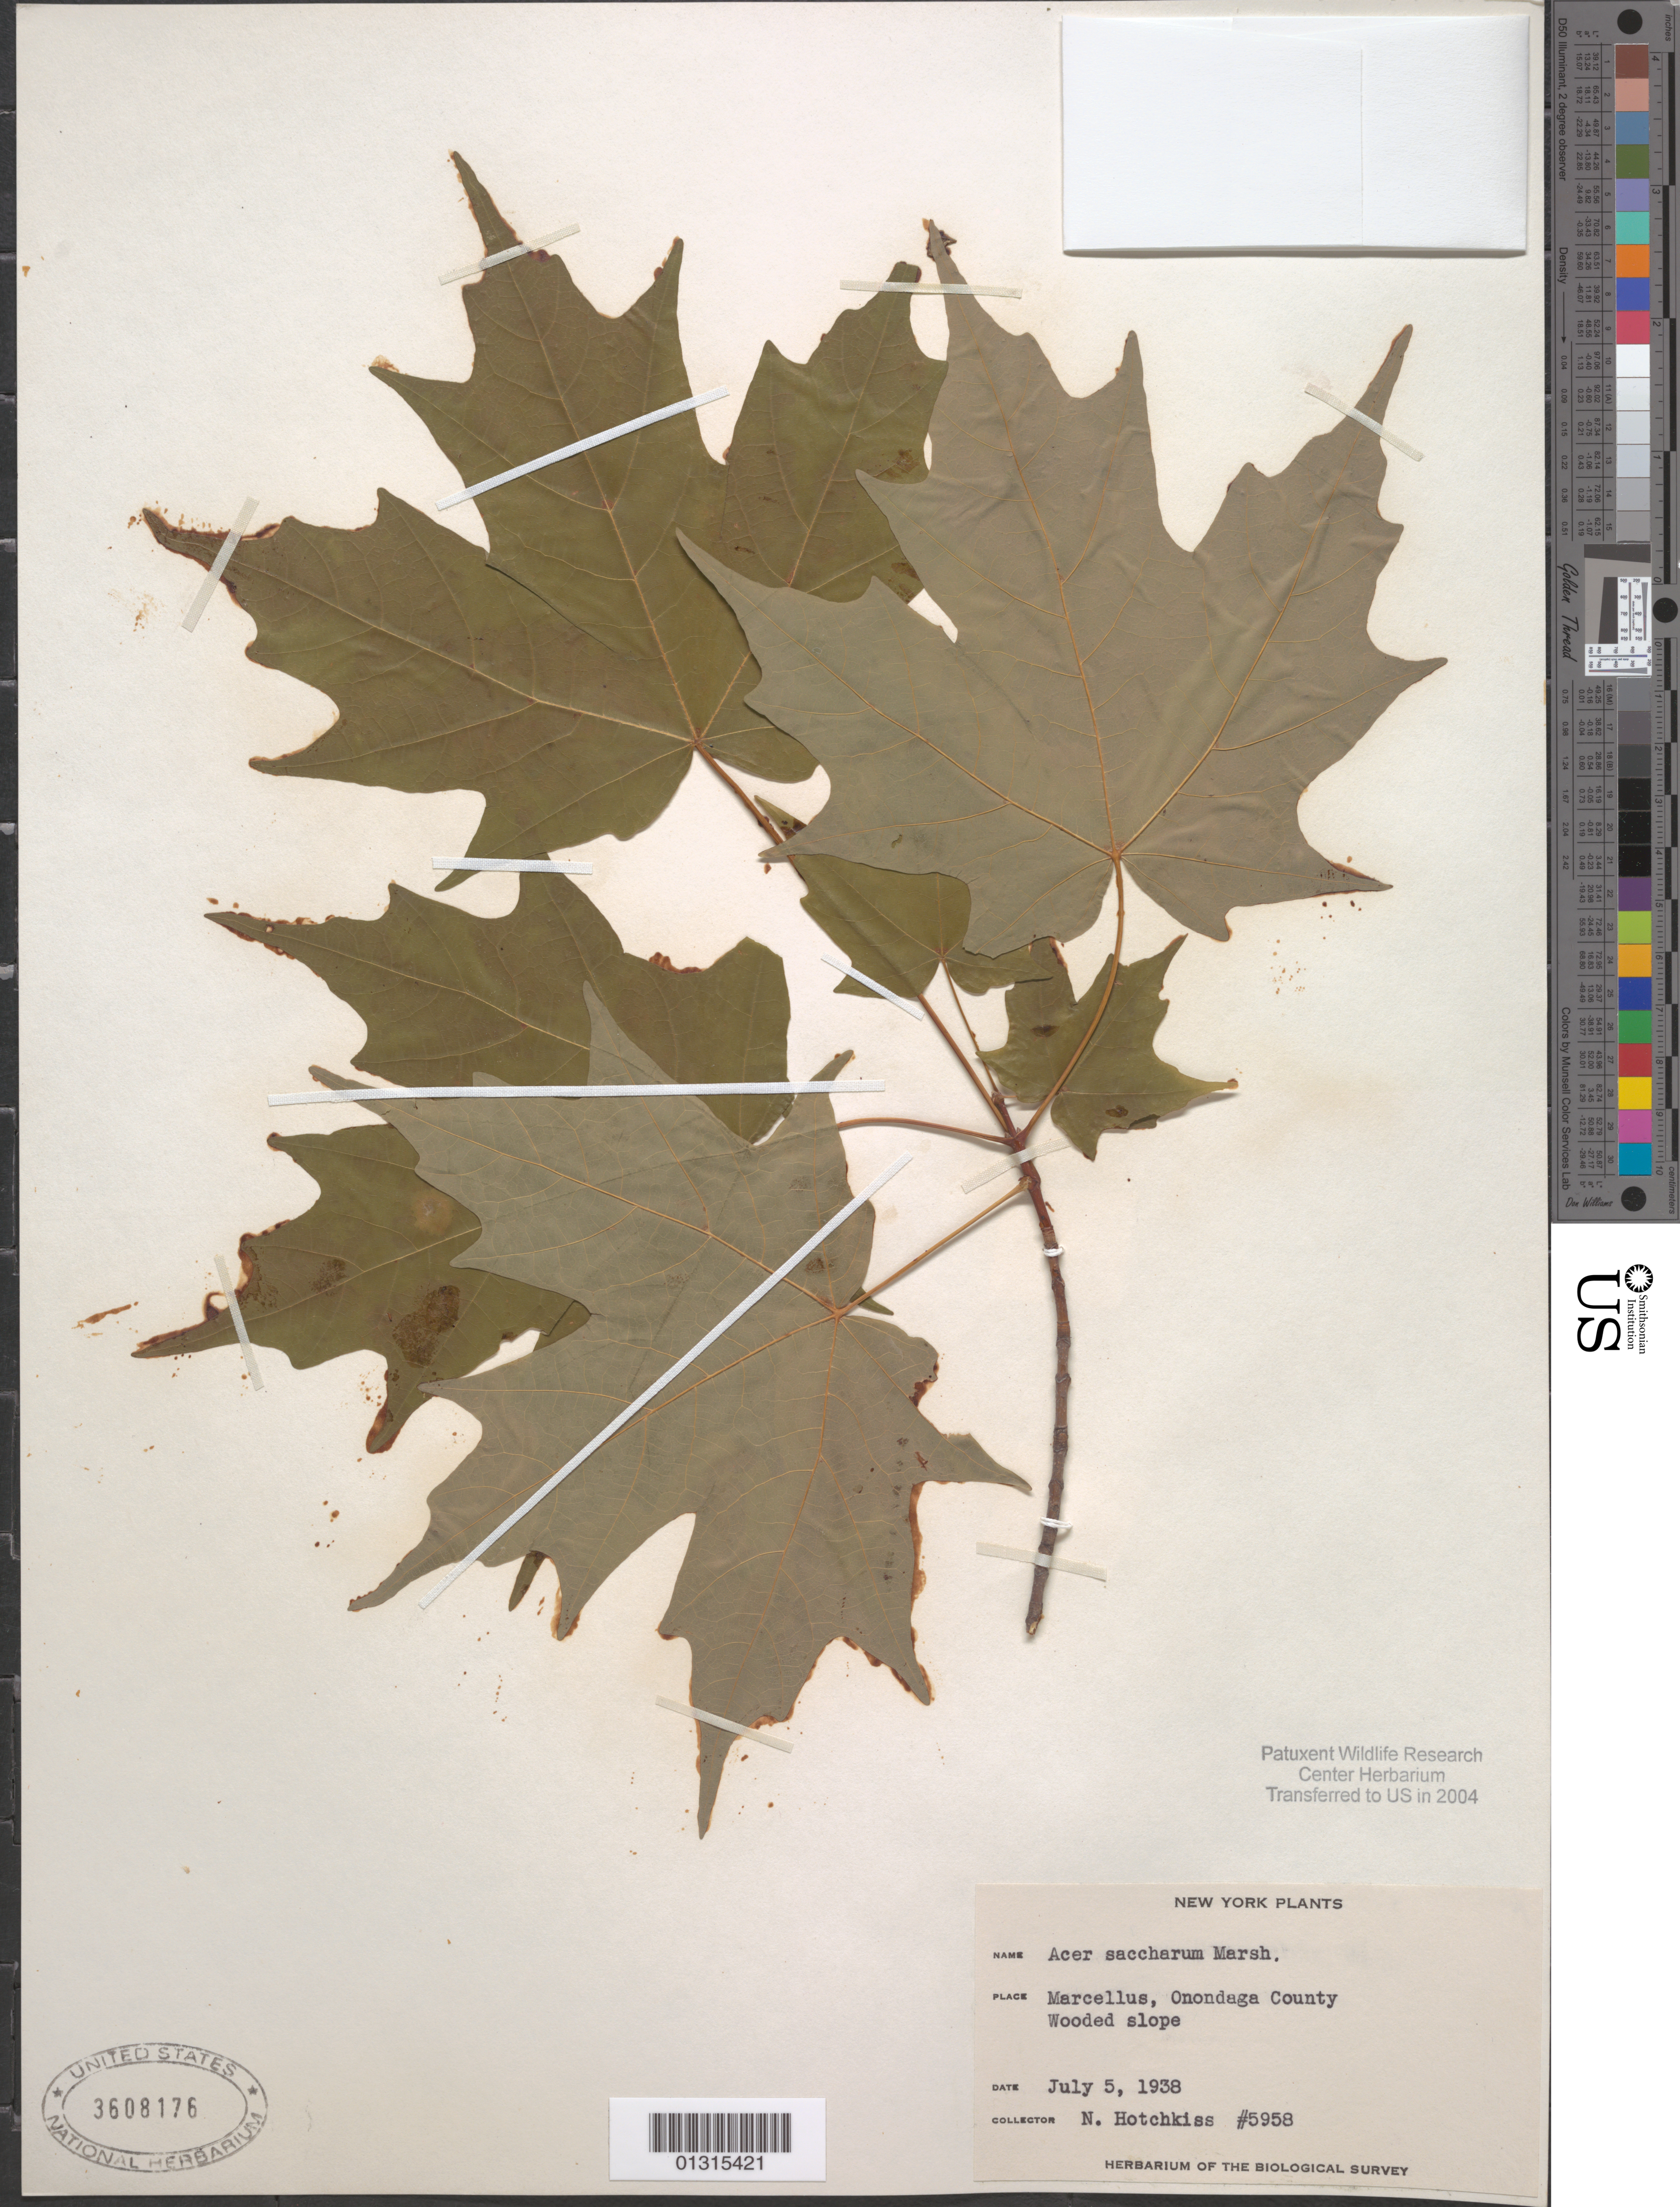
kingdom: Plantae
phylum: Tracheophyta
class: Magnoliopsida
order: Sapindales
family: Sapindaceae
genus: Acer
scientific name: Acer saccharum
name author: Marshall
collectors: N. Hotchkiss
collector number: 5958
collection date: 1938-07-05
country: United States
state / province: New York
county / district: Onondaga County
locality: Onondaga County, Marcellus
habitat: Wooded slope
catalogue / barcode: US 3608176